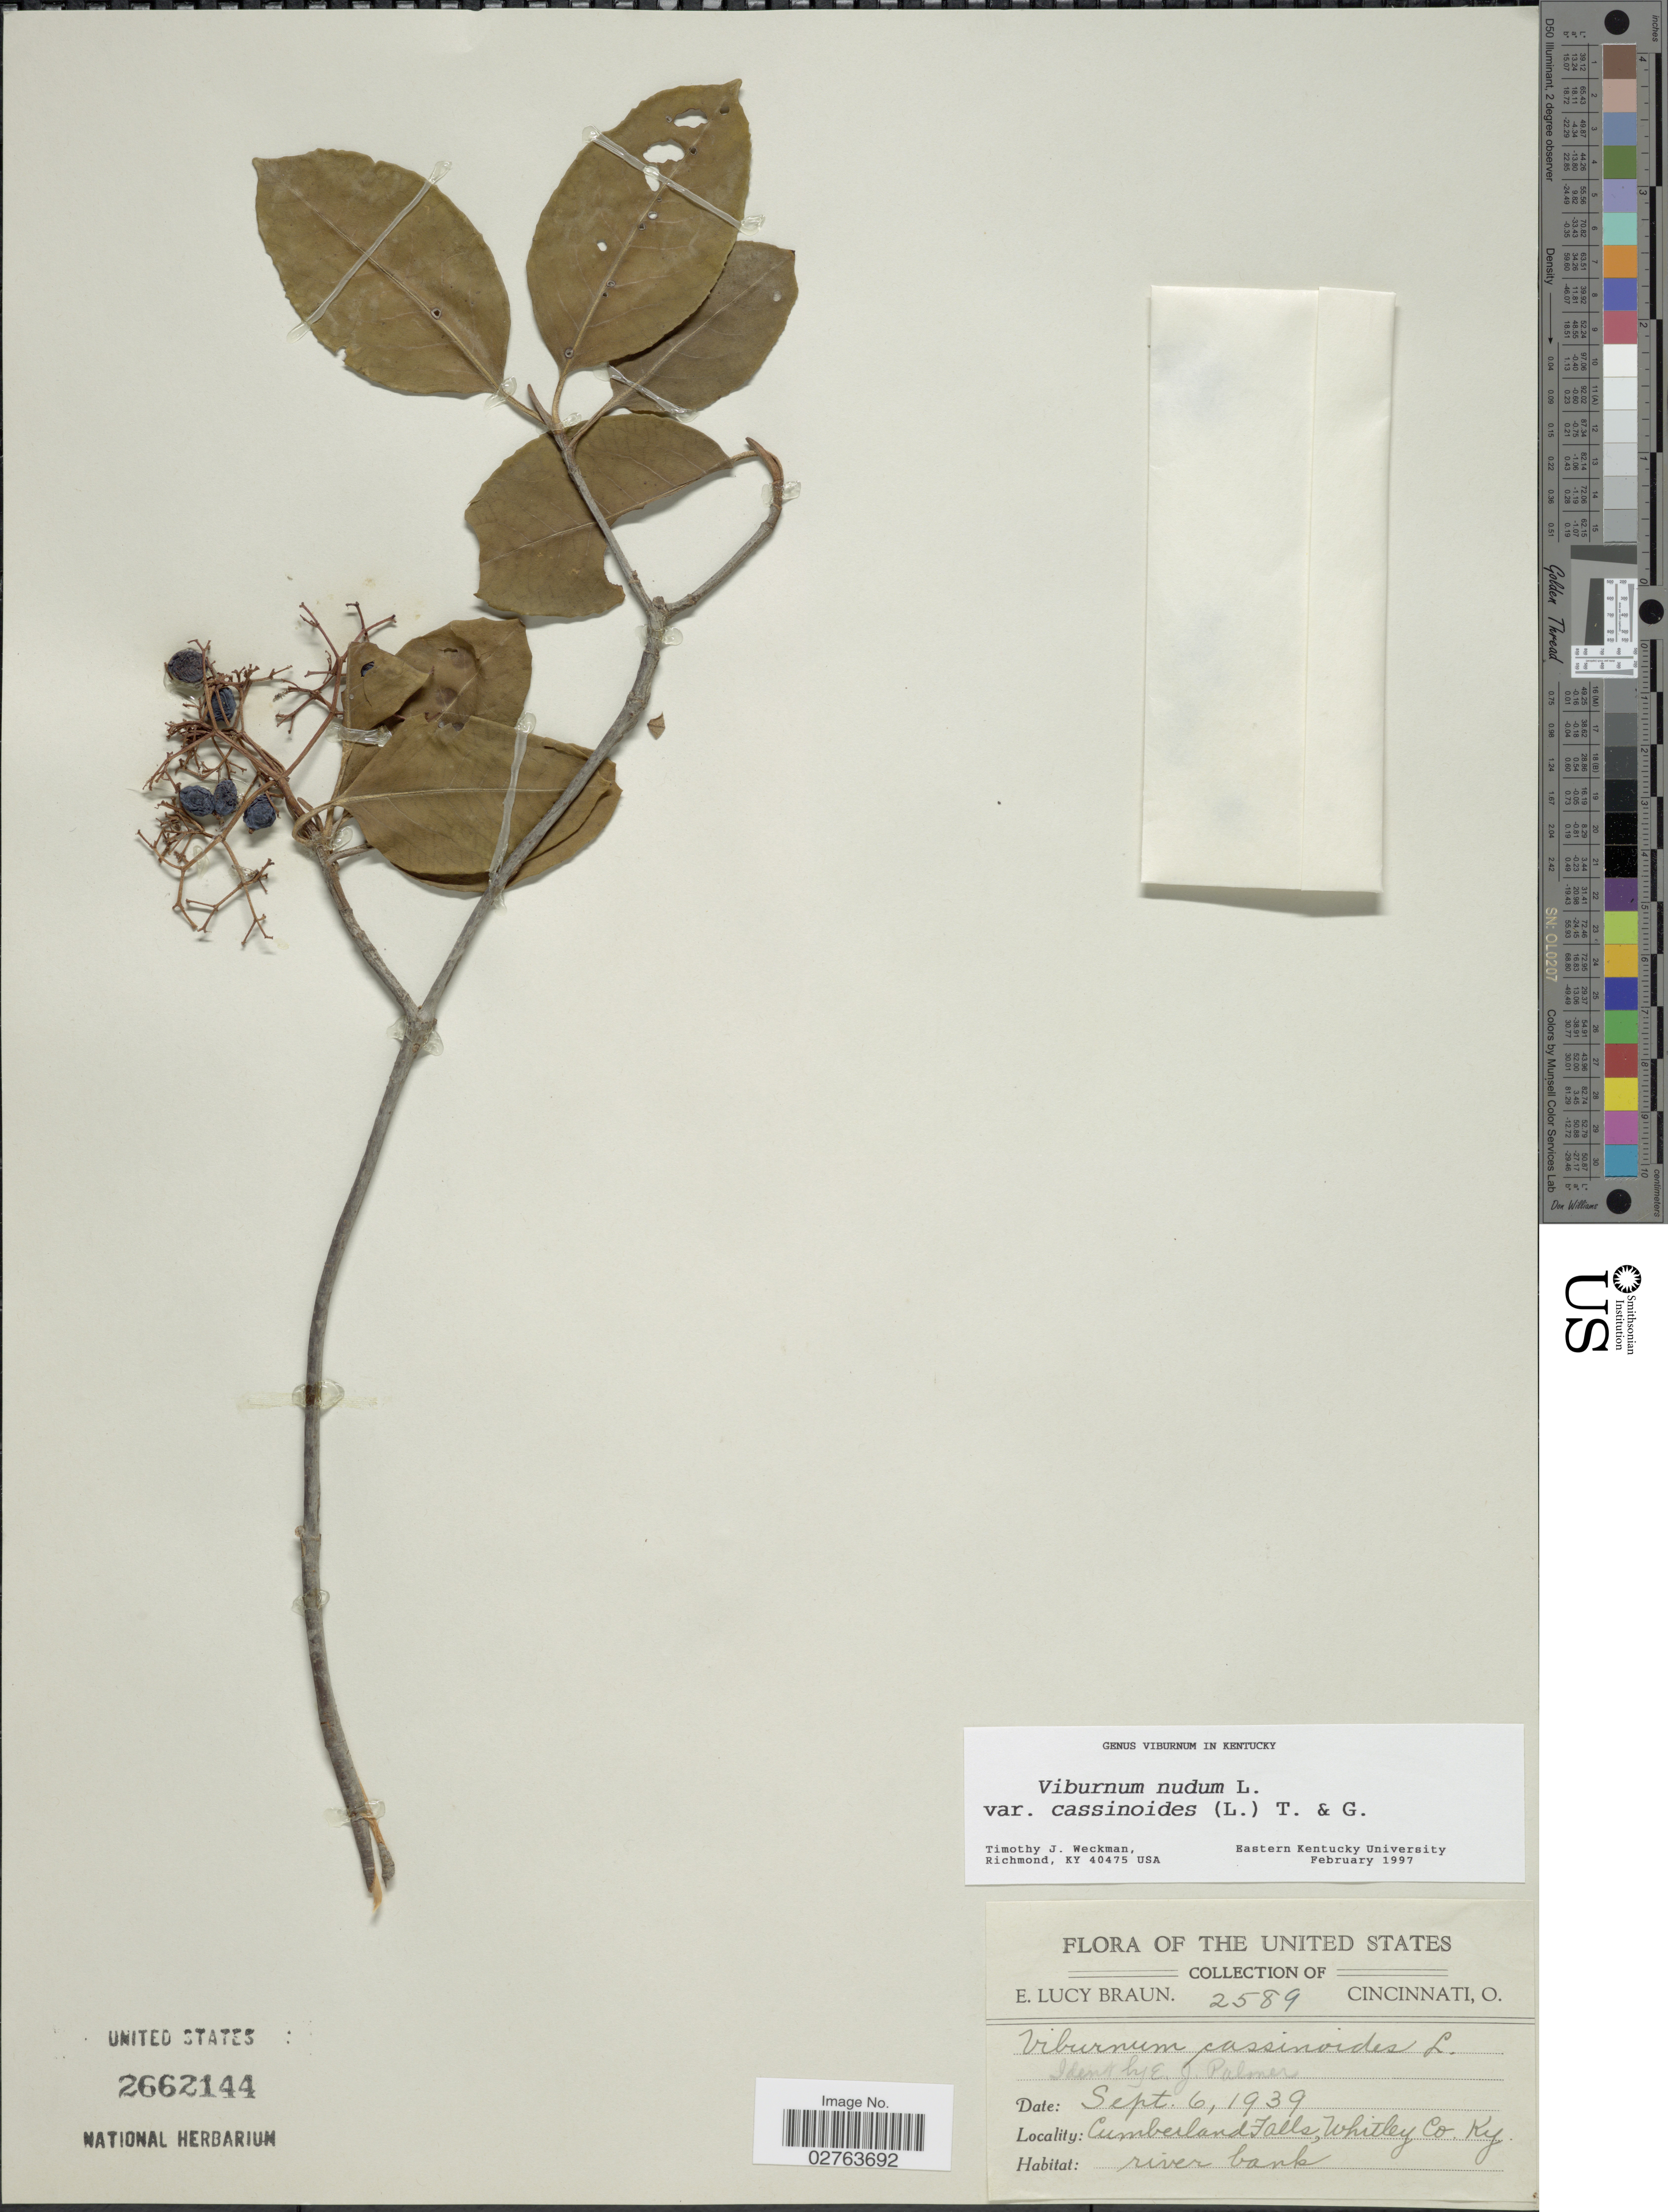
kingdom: Plantae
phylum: Tracheophyta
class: Magnoliopsida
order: Dipsacales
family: Viburnaceae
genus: Viburnum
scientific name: Viburnum nudum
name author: L.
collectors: E. L. Braun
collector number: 2589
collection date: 1939-09-06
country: United States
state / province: Kentucky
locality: Cumberland Falls, Whitley Co.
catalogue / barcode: US 2662144